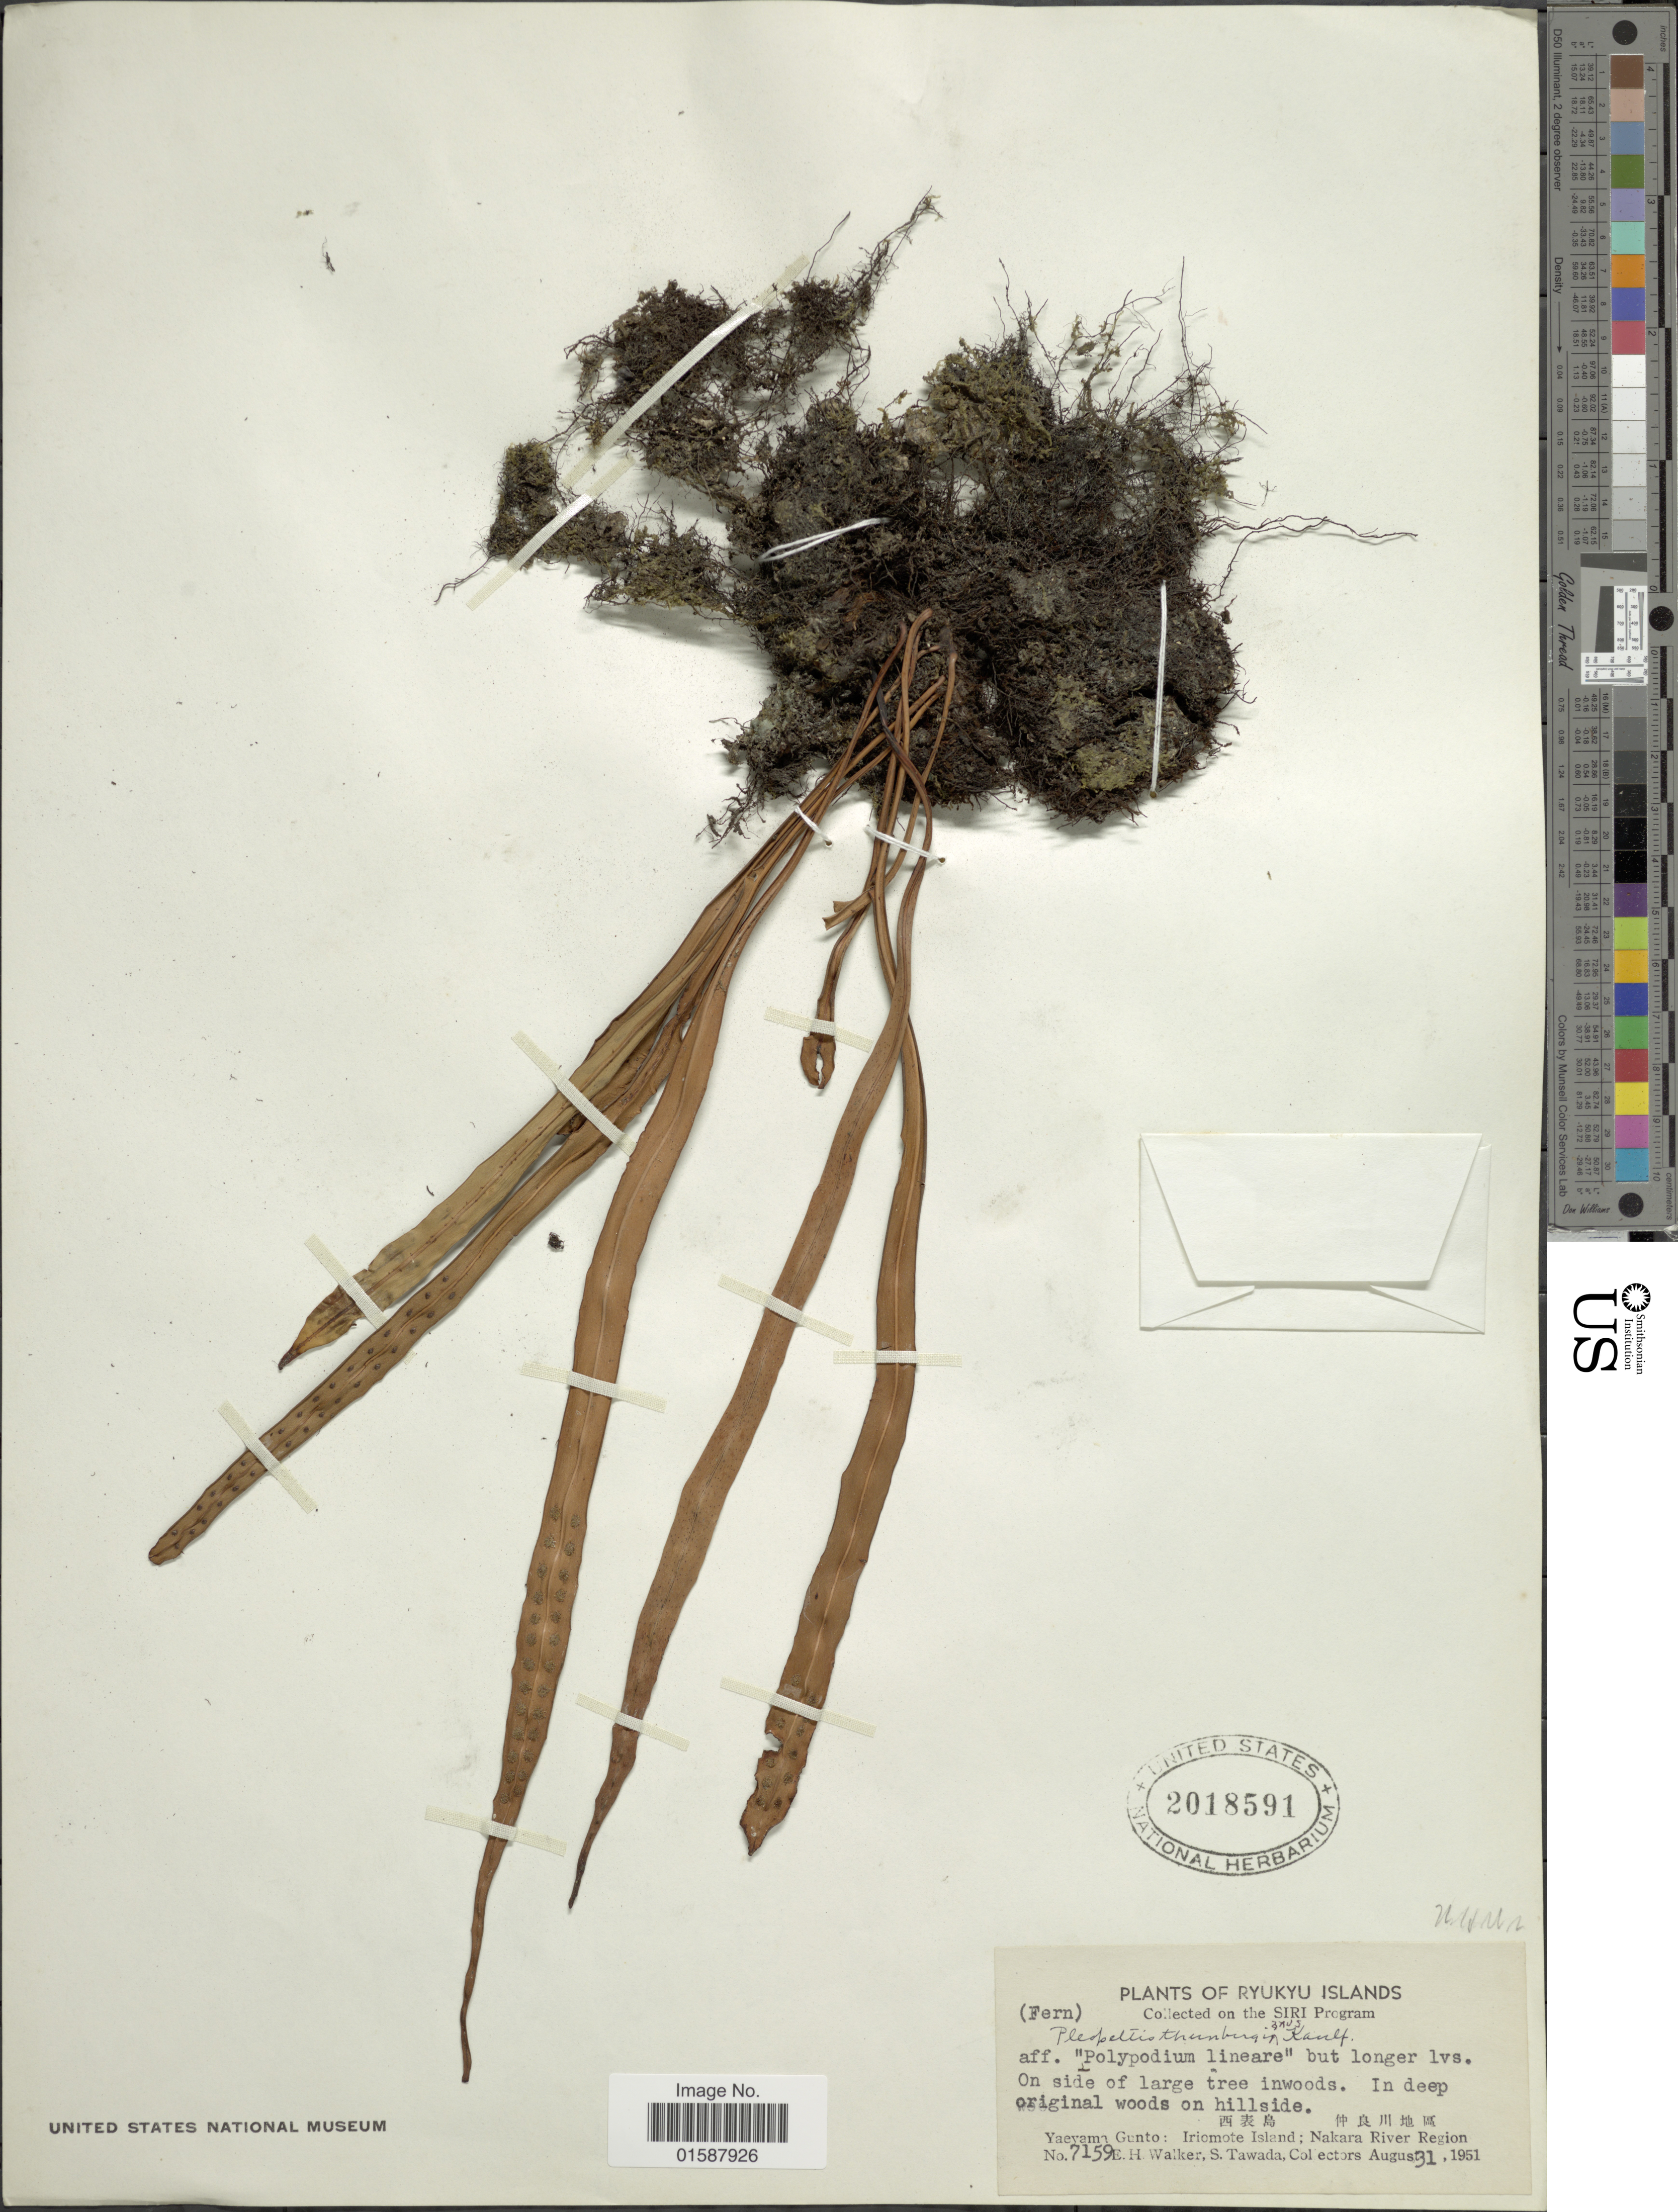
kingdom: Plantae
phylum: Tracheophyta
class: Polypodiopsida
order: Polypodiales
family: Polypodiaceae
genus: Lepisorus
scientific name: Lepisorus thunbergianus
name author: (Kaulf.) Ching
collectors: E. H. Walker & S. Tawada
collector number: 7159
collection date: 1951-08-31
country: Japan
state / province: Okinawa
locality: Ryukyu Island. Yaeyama Gunto: Iriomote Island; Nakara River Region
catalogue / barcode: US 2018591